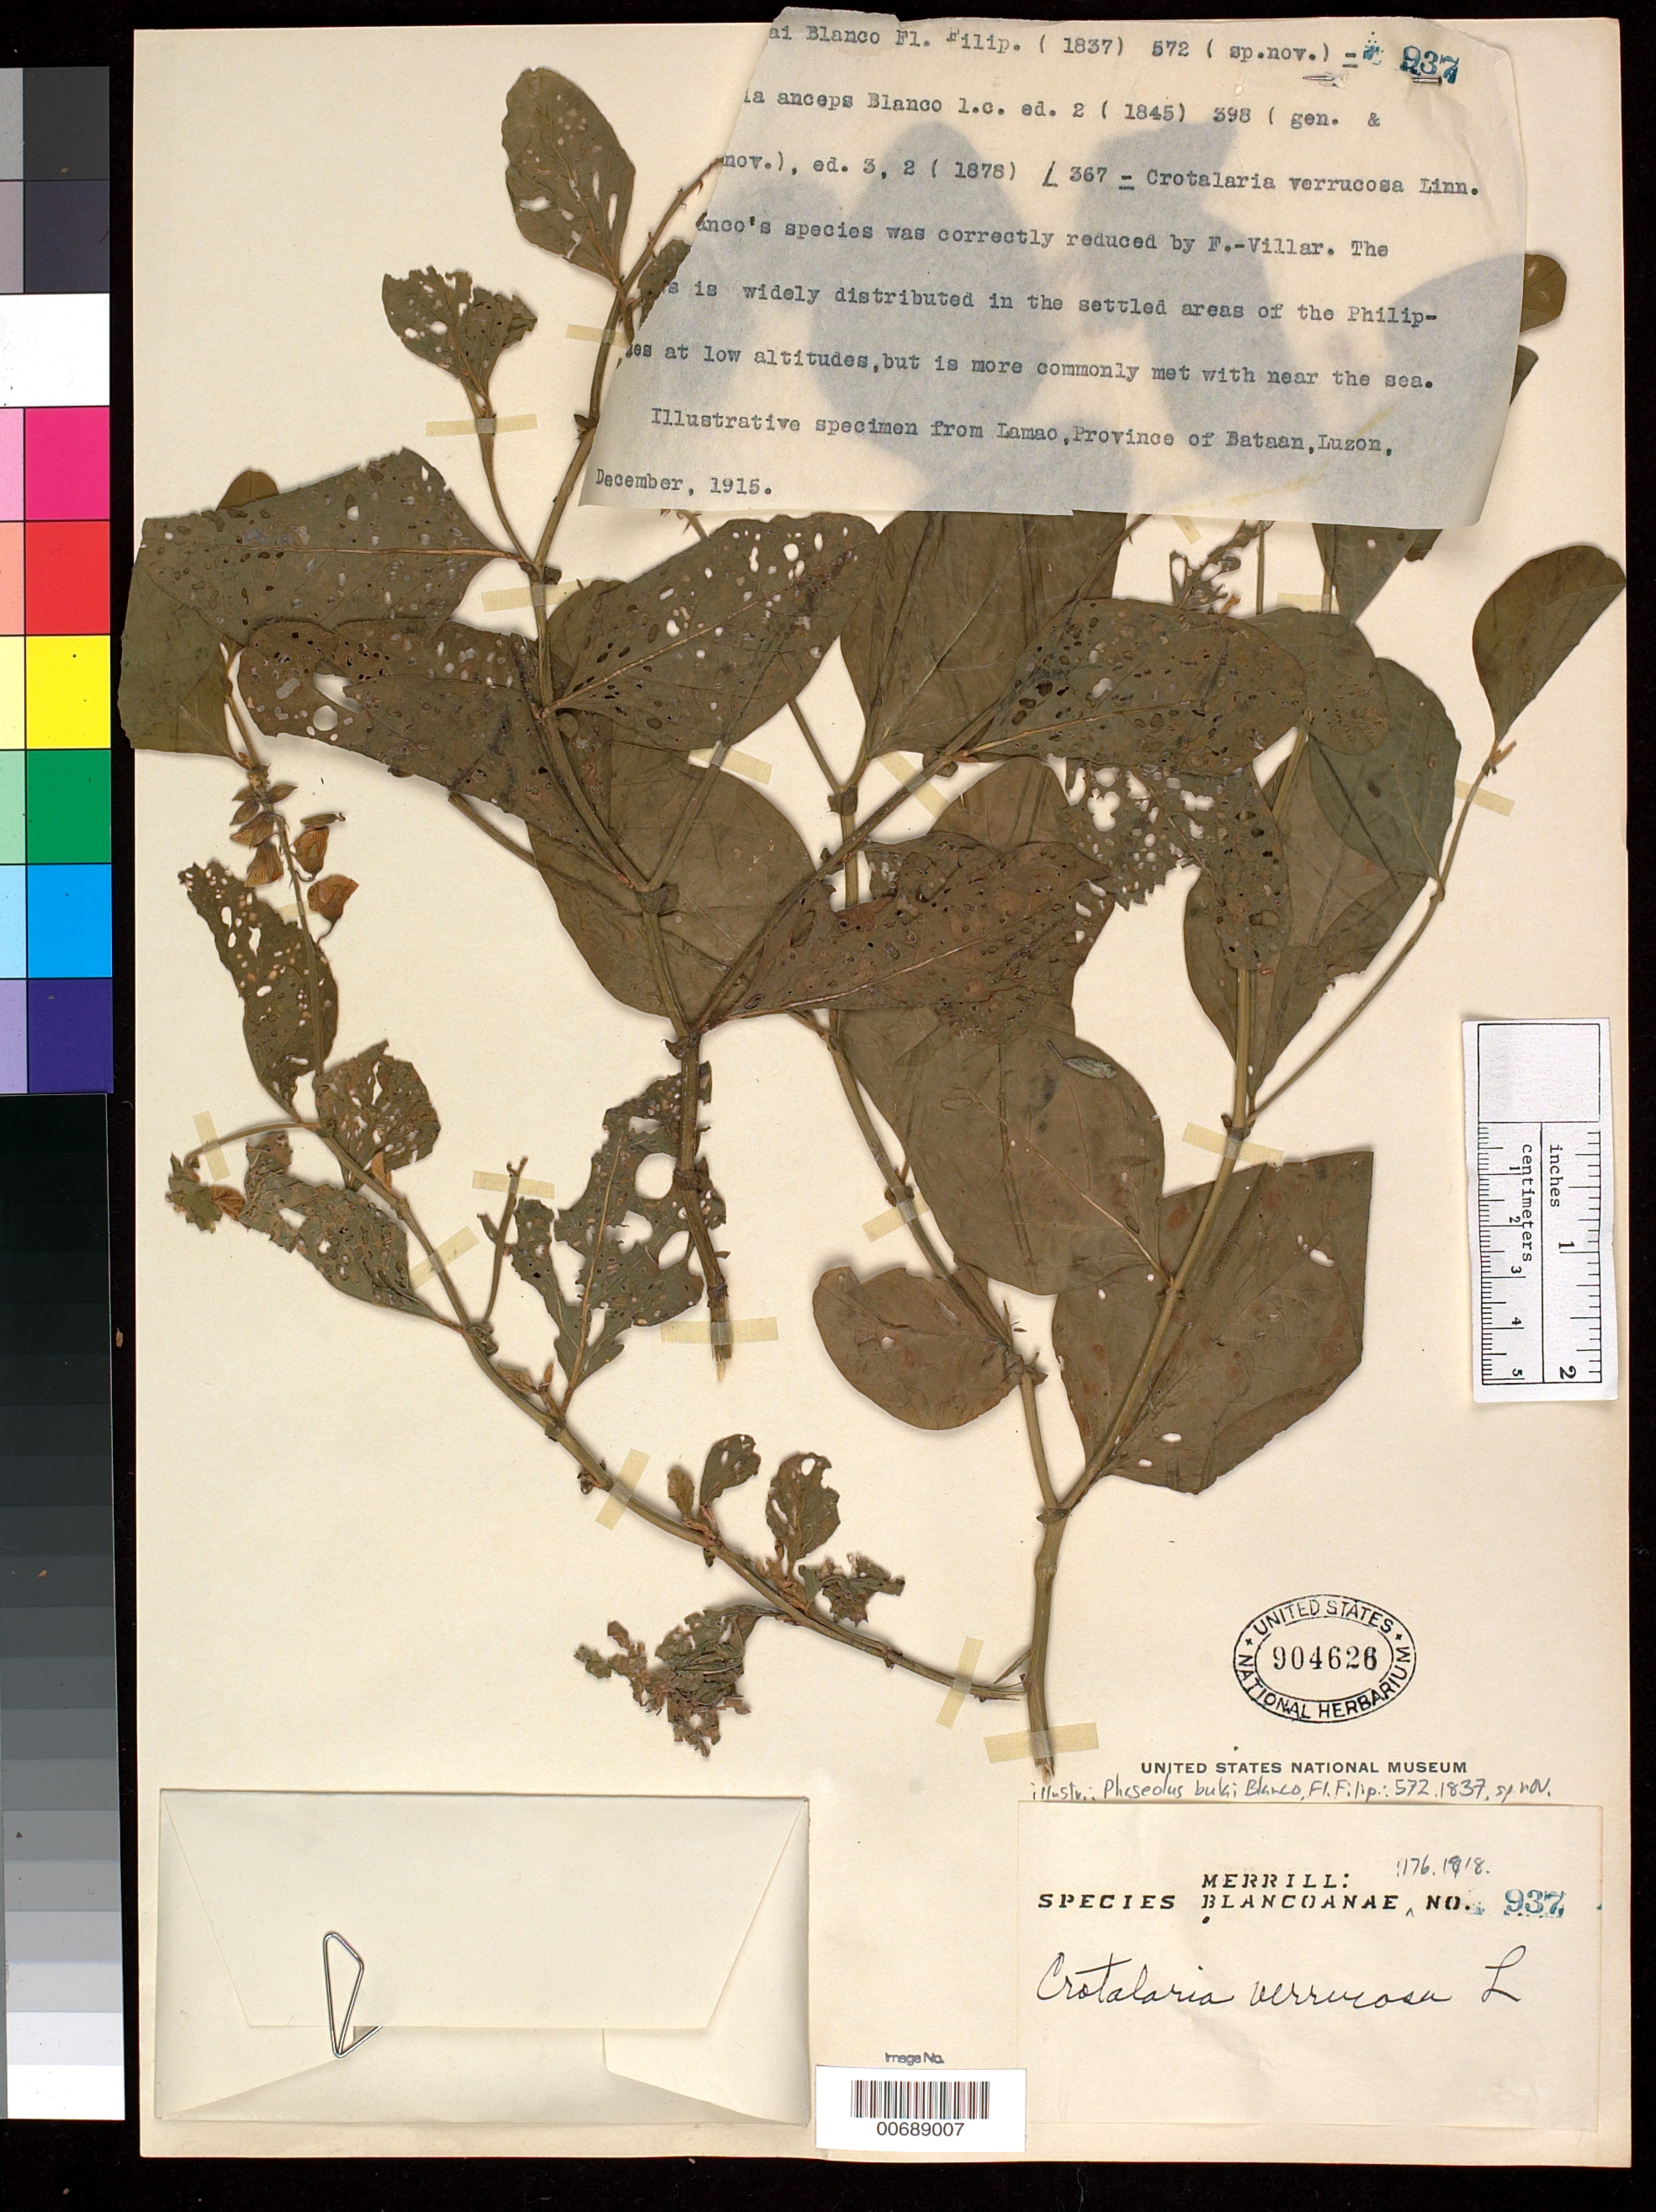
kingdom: Plantae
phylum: Tracheophyta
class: Magnoliopsida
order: Fabales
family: Fabaceae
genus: Crotalaria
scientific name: Crotalaria verrucosa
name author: L.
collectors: E. D. Merrill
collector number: Sp. Blancoan. 0937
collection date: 1915-12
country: Philippines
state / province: Central Luzon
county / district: Bataan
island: Luzon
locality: Lamao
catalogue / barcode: US 904626